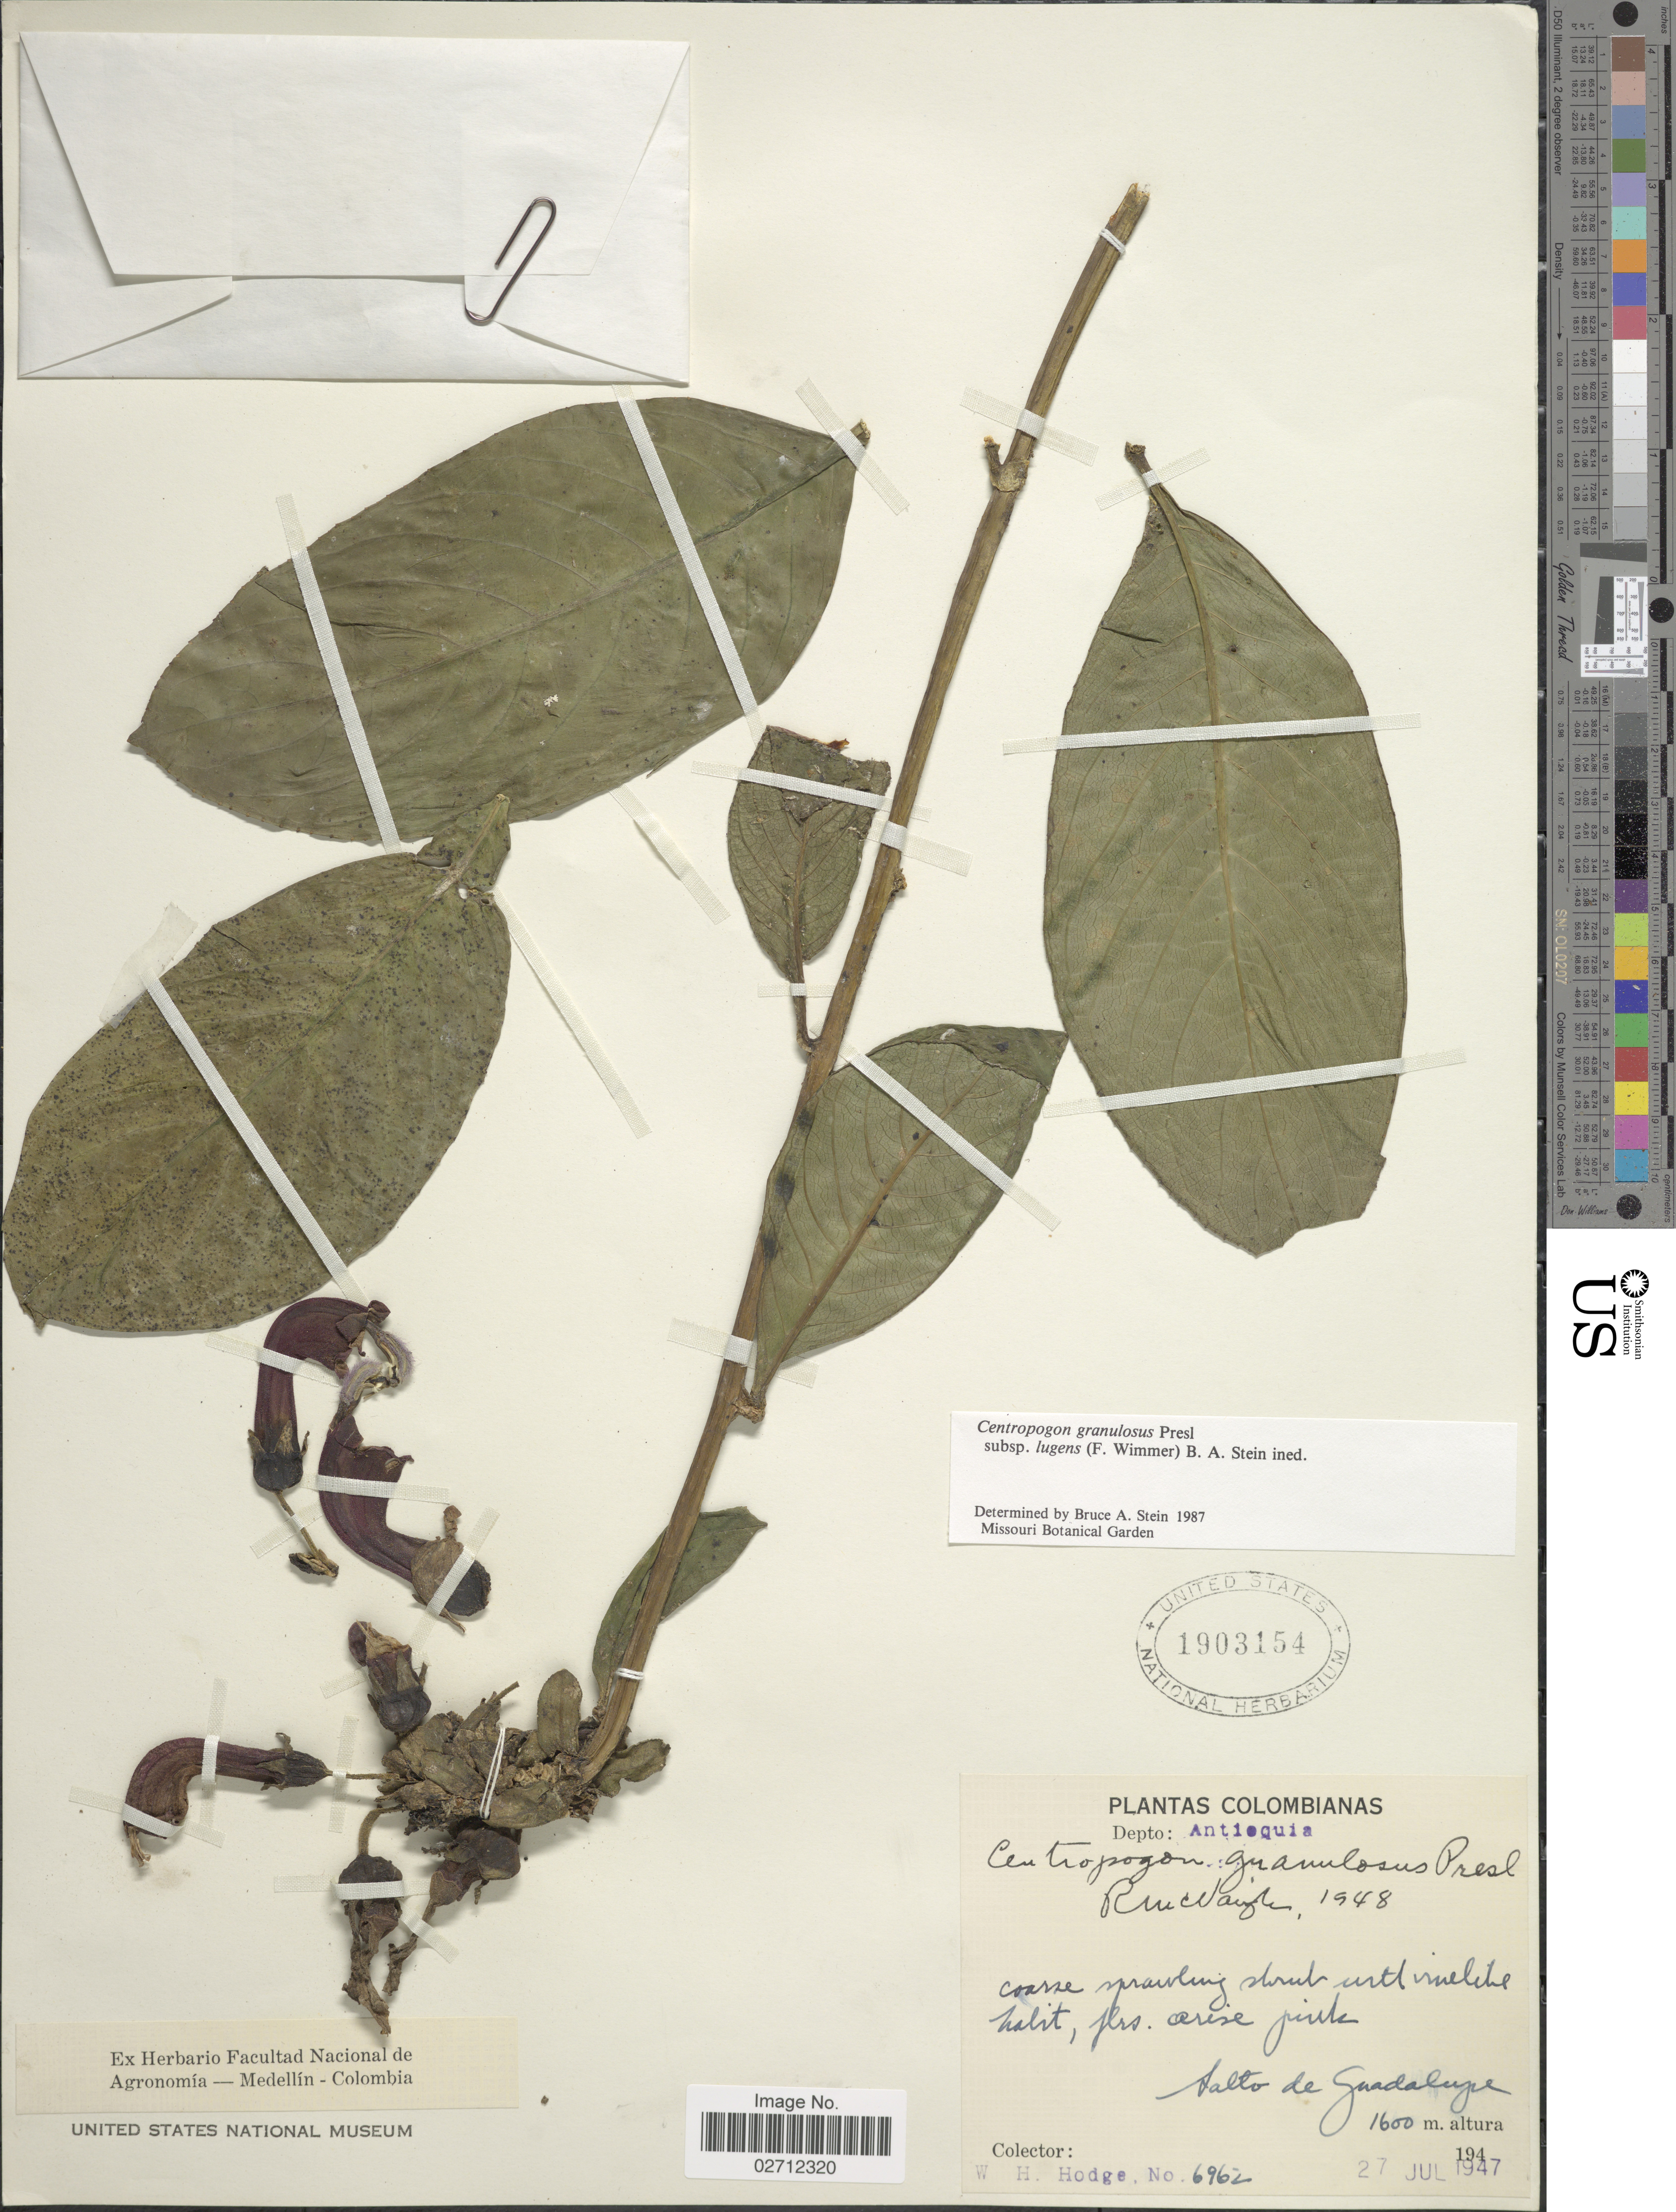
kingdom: Plantae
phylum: Tracheophyta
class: Magnoliopsida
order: Asterales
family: Campanulaceae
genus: Centropogon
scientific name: Centropogon granulosus subsp. lugens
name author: B.A. Stein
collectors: W. Hodge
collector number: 6962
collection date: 1947-07-27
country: Colombia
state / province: Antioquia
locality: Depto: Antioquia, Salto de Guadalupe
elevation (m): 1600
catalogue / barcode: US 1903154